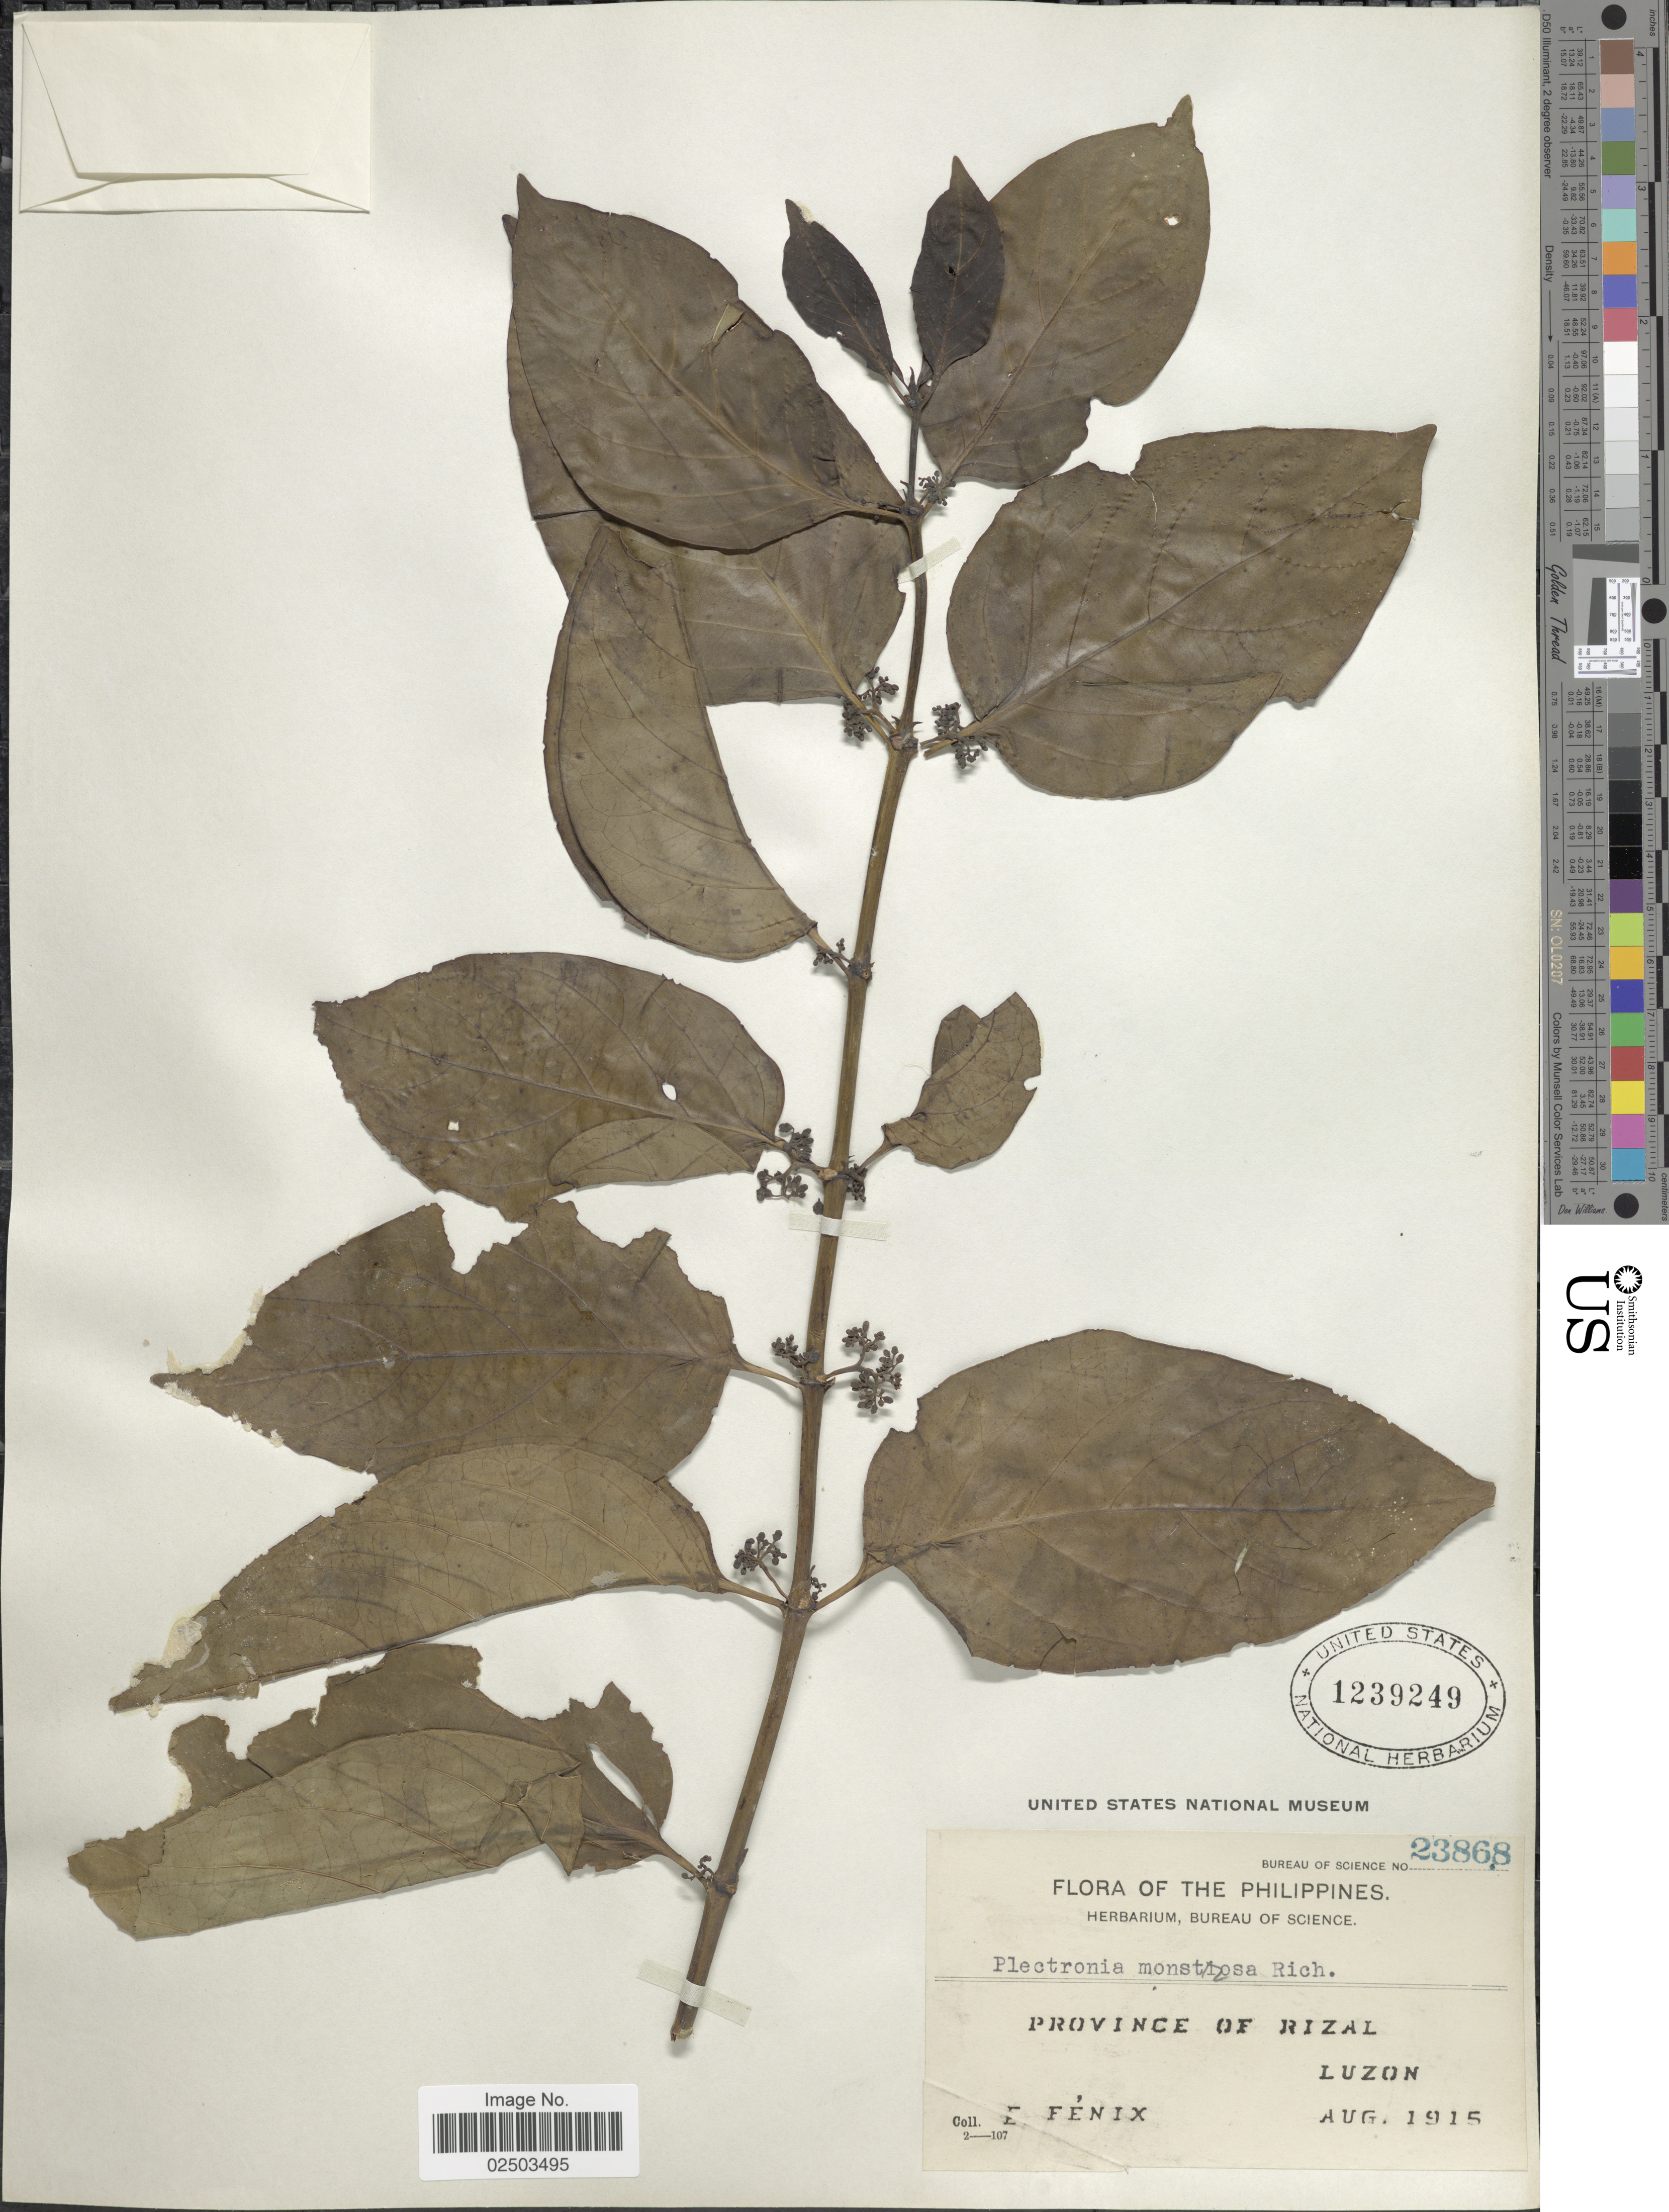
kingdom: Plantae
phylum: Tracheophyta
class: Magnoliopsida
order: Gentianales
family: Rubiaceae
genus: Canthium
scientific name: Canthium monstrosum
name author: (A. Rich.) Merr.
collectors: E. Fénix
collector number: Bureau of Science 23868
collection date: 1915-08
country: Philippines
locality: Province of Rizal, Luzon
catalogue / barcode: US 1239249